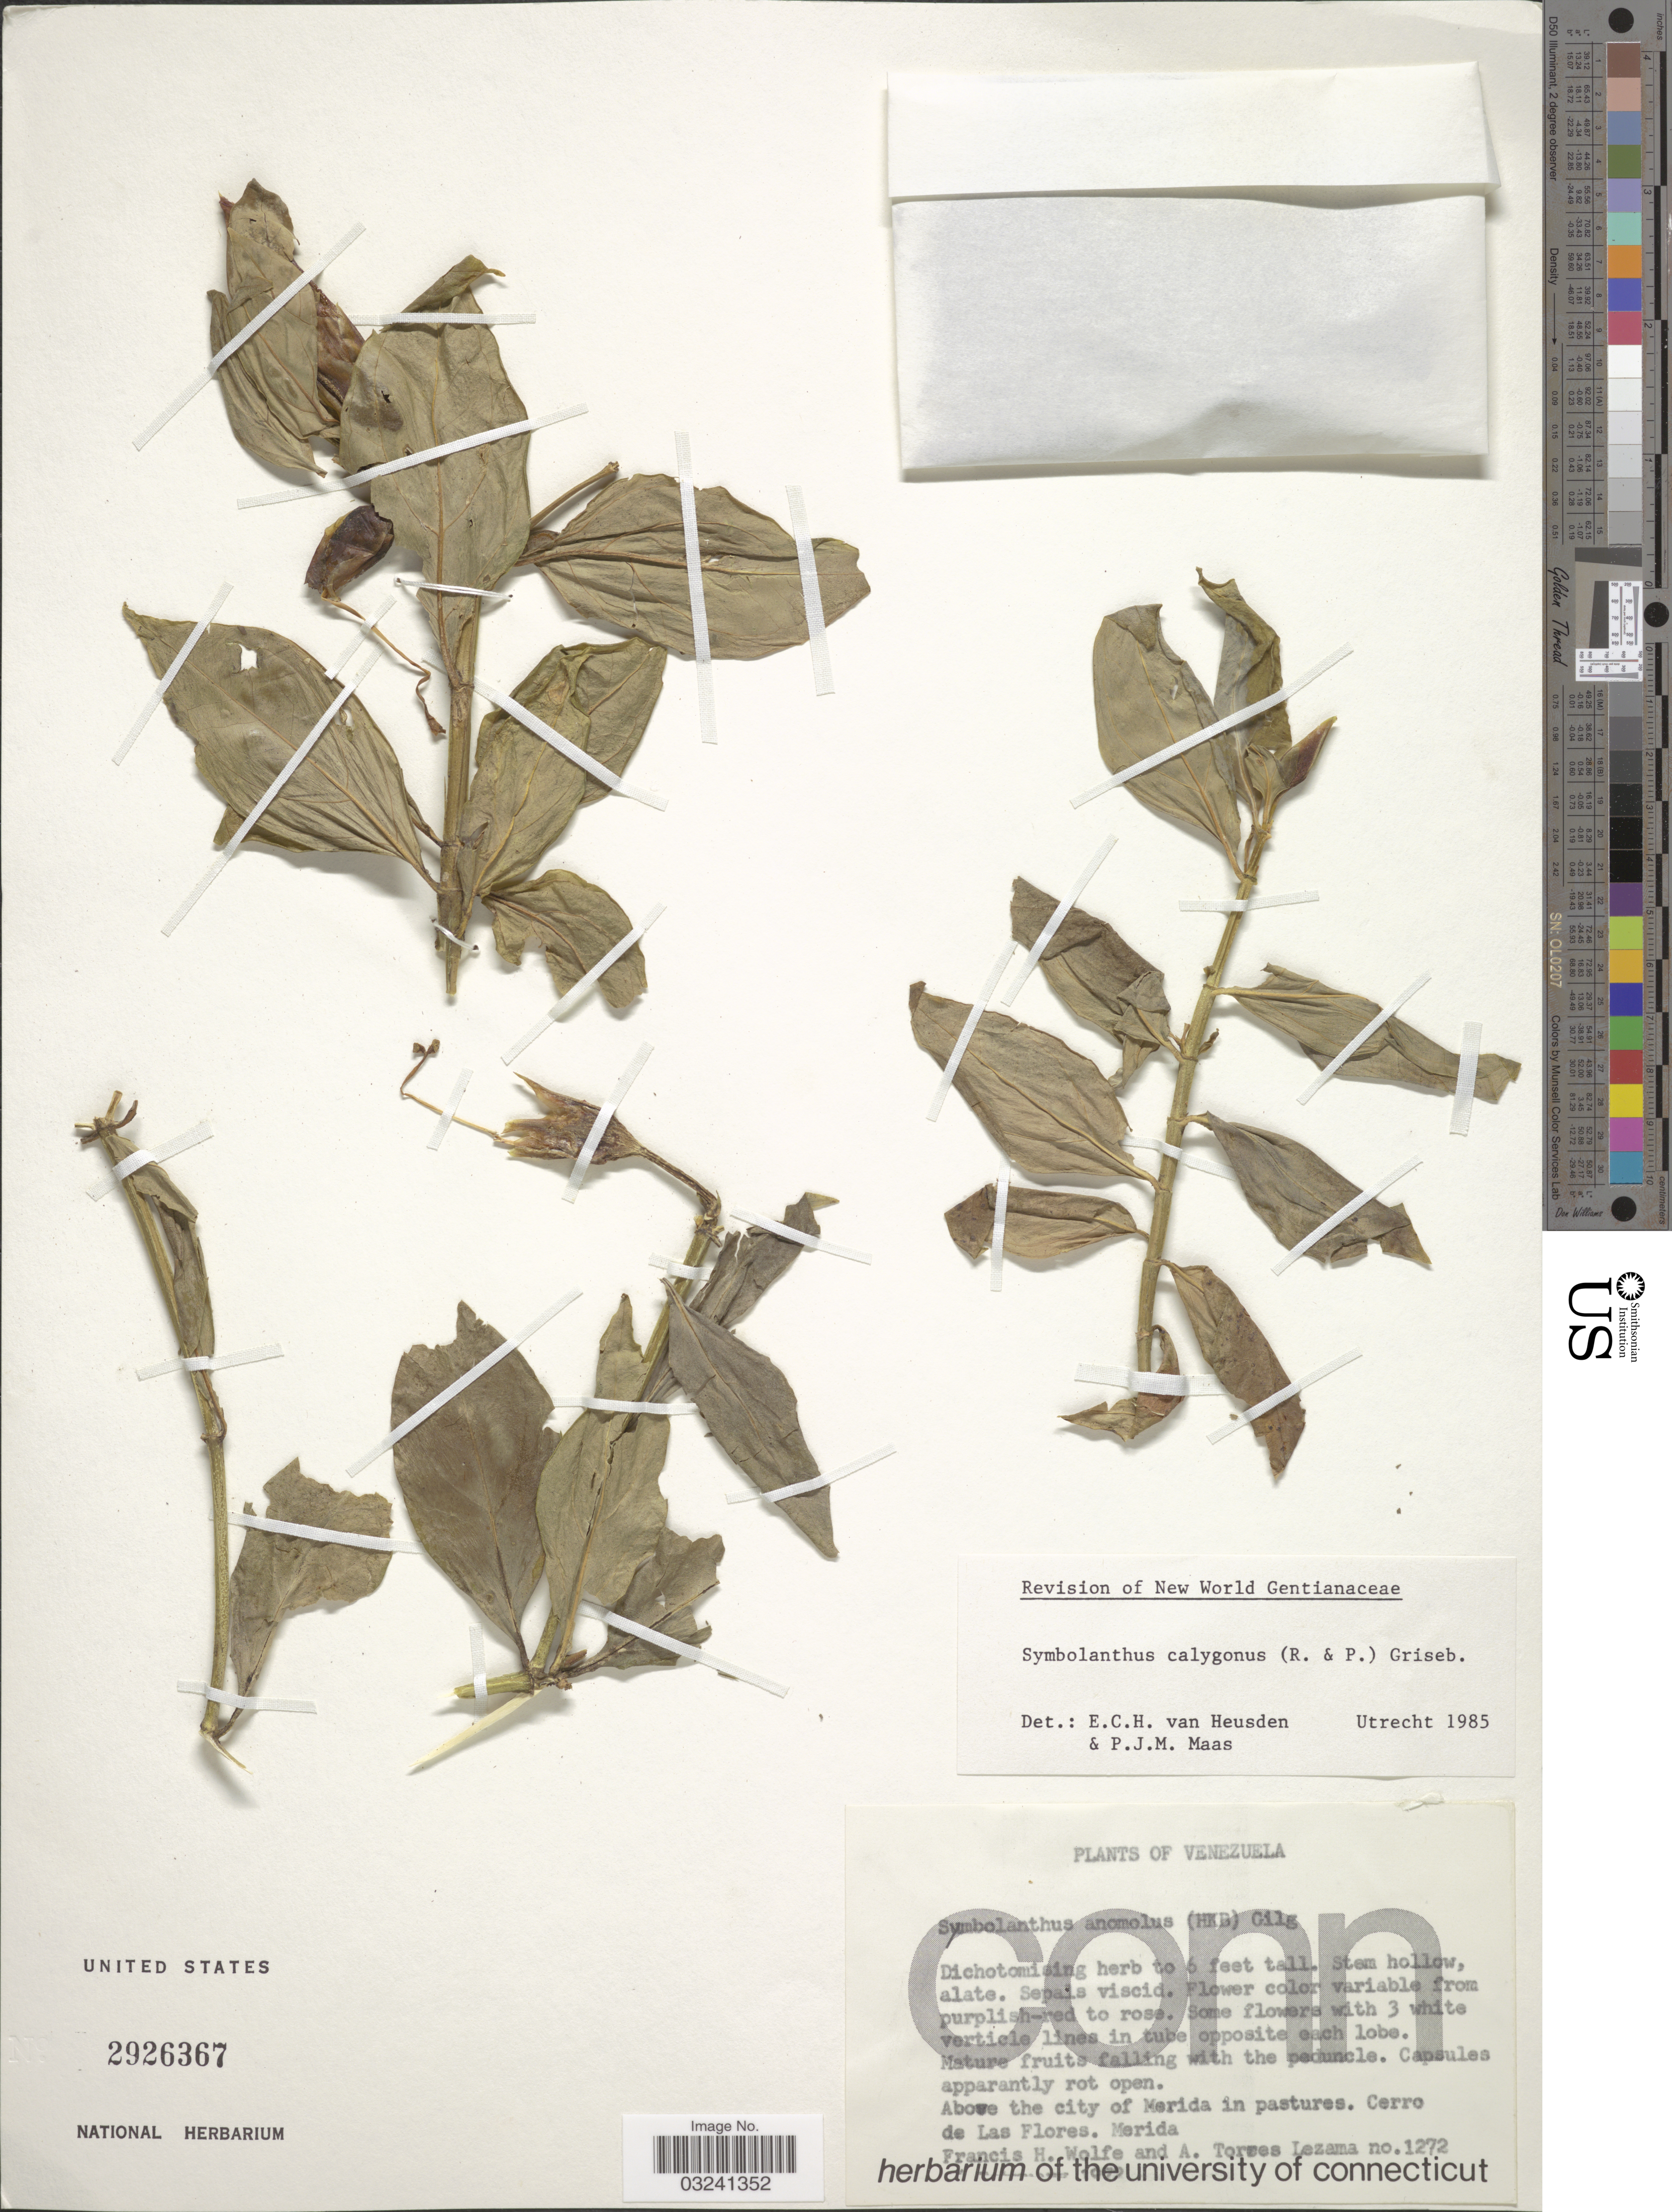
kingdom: Plantae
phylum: Tracheophyta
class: Magnoliopsida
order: Gentianales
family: Gentianaceae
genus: Symbolanthus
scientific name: Symbolanthus calygonus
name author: (Ruiz & Pav.) Griseb. ex Gilg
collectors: F. Wolfe & A. Torres-Lezama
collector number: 1272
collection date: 1972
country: Venezuela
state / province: Mérida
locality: Above the city of Merida in pastures. Cerro de Las Flores.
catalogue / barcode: US 2926367